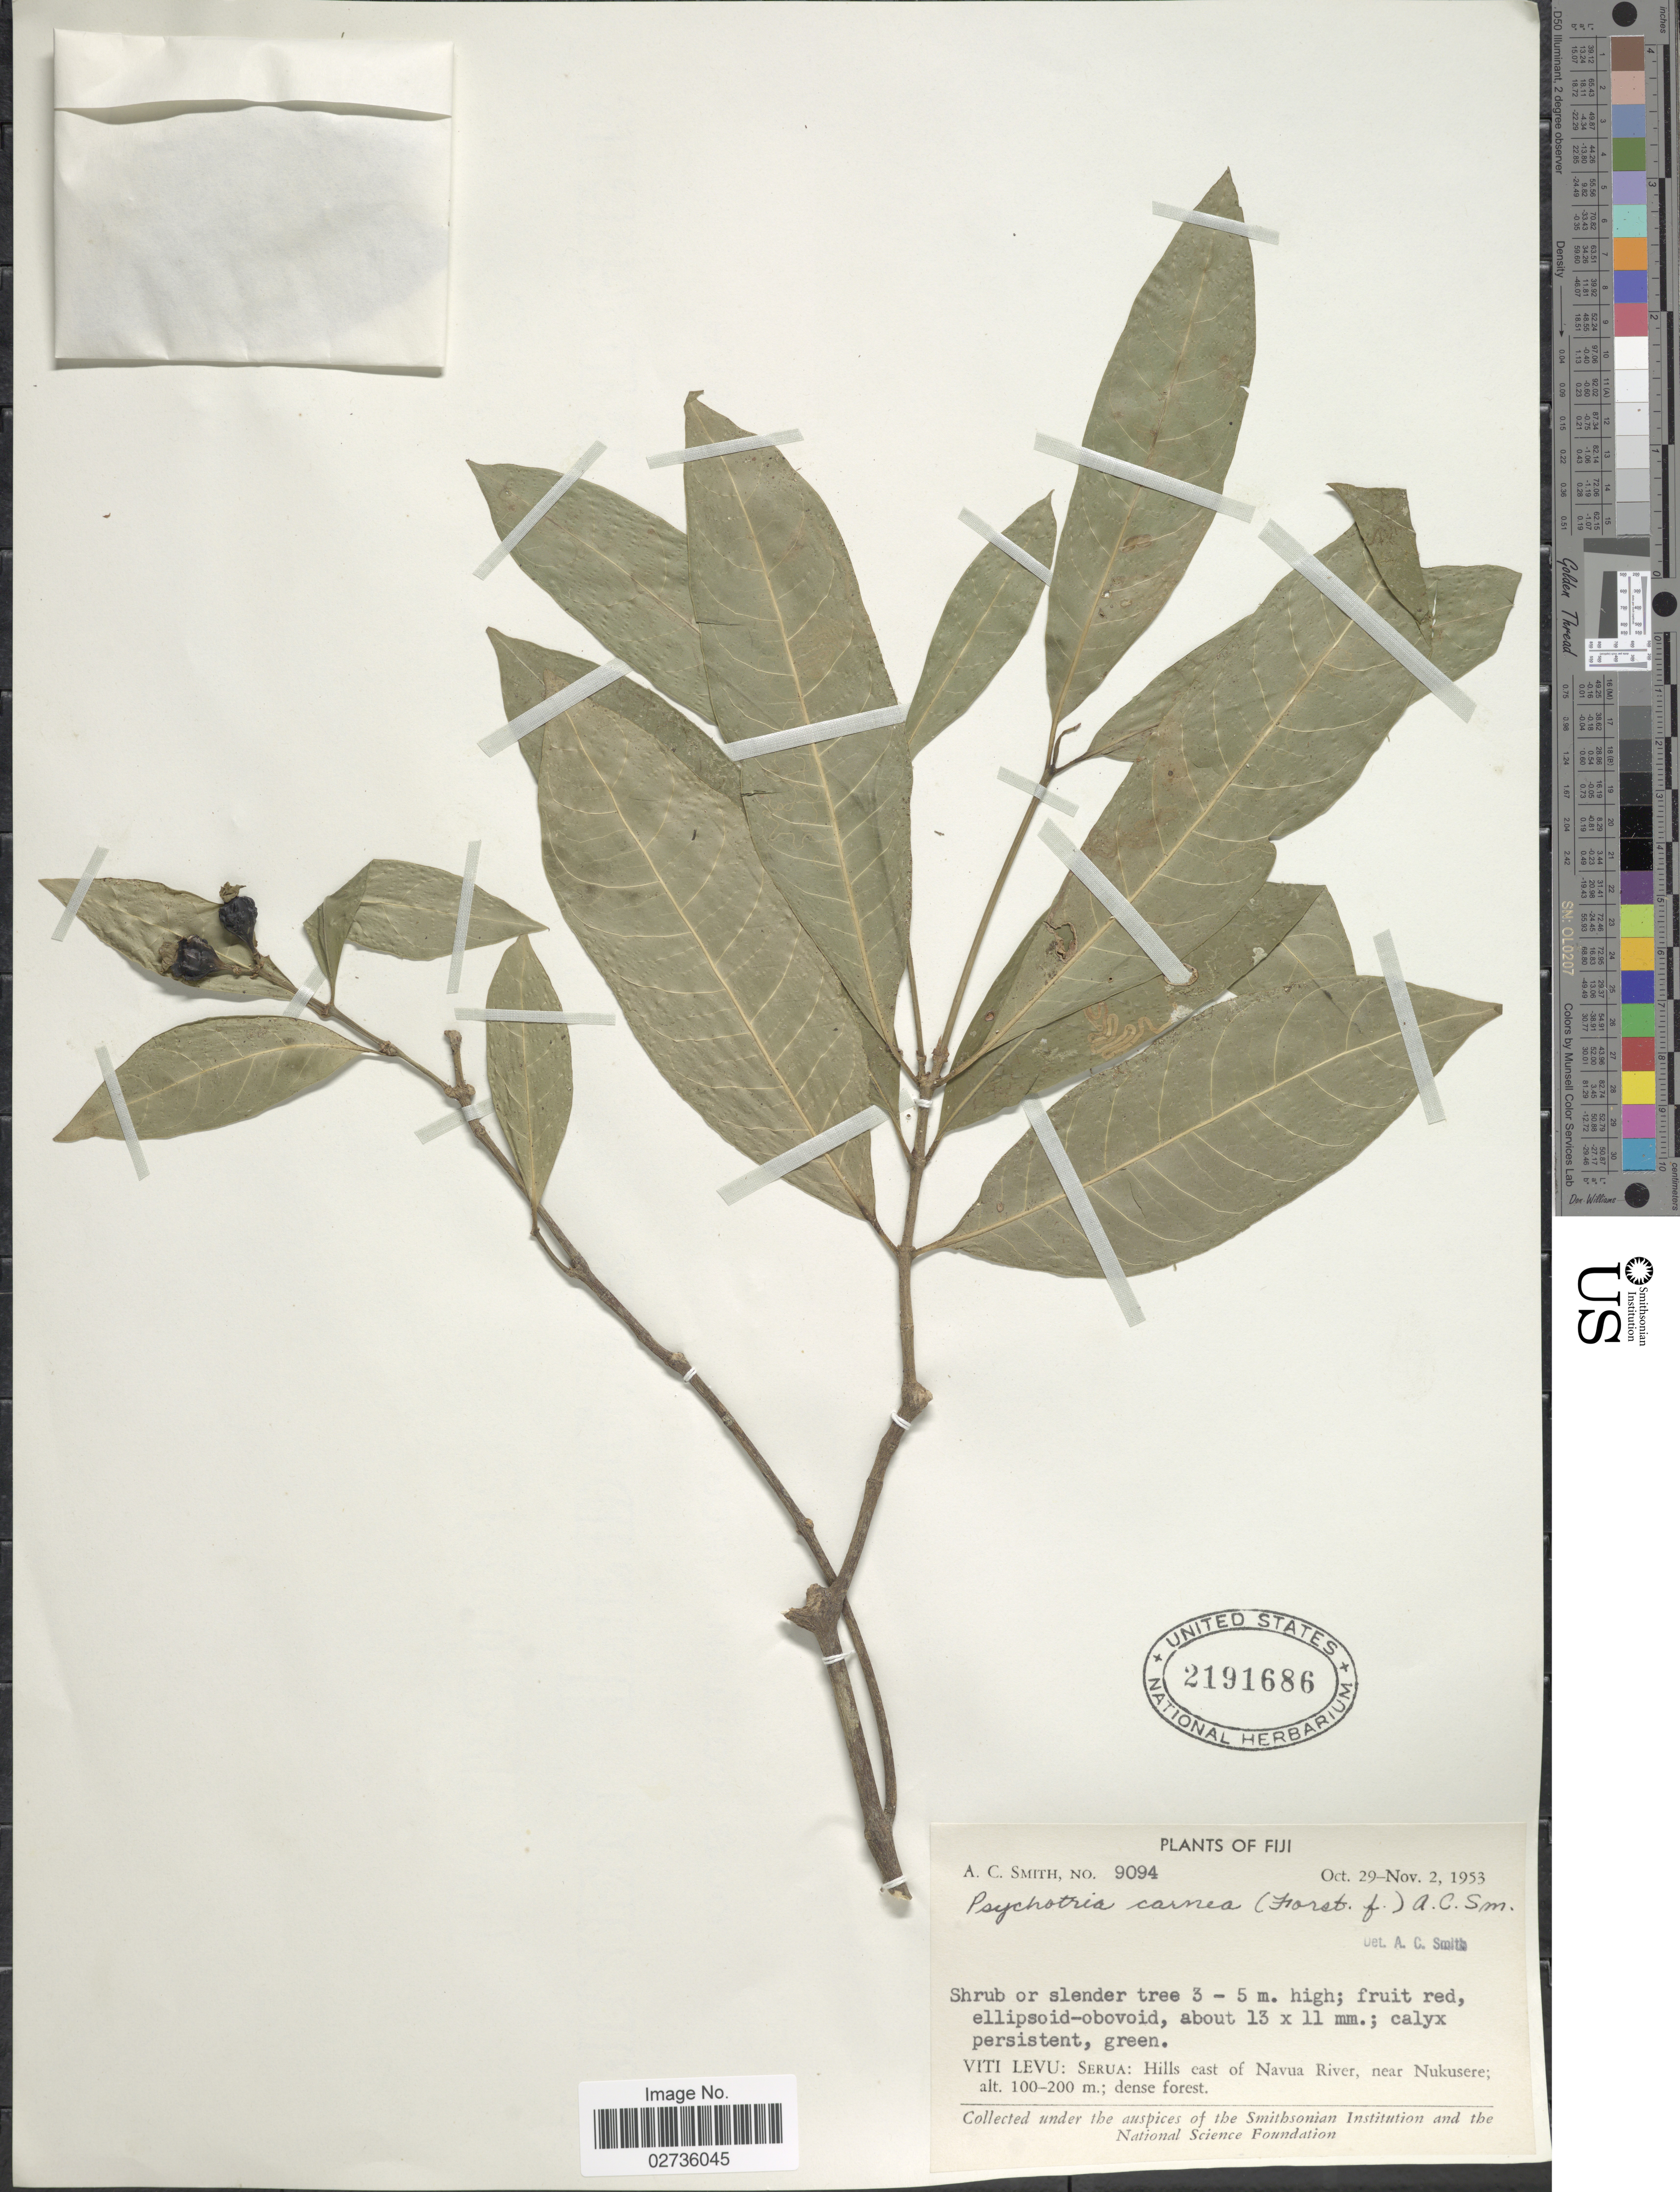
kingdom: Plantae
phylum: Tracheophyta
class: Magnoliopsida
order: Gentianales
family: Rubiaceae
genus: Psychotria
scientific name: Psychotria carnea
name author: (G. Forst.) A.C. Sm.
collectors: A. C. Smith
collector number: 9094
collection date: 1953-10-29/1953-11-02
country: Fiji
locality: Viti Levu: Serua: Hills east of Navua River, near Nukusere.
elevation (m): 100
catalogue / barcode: US 2191686